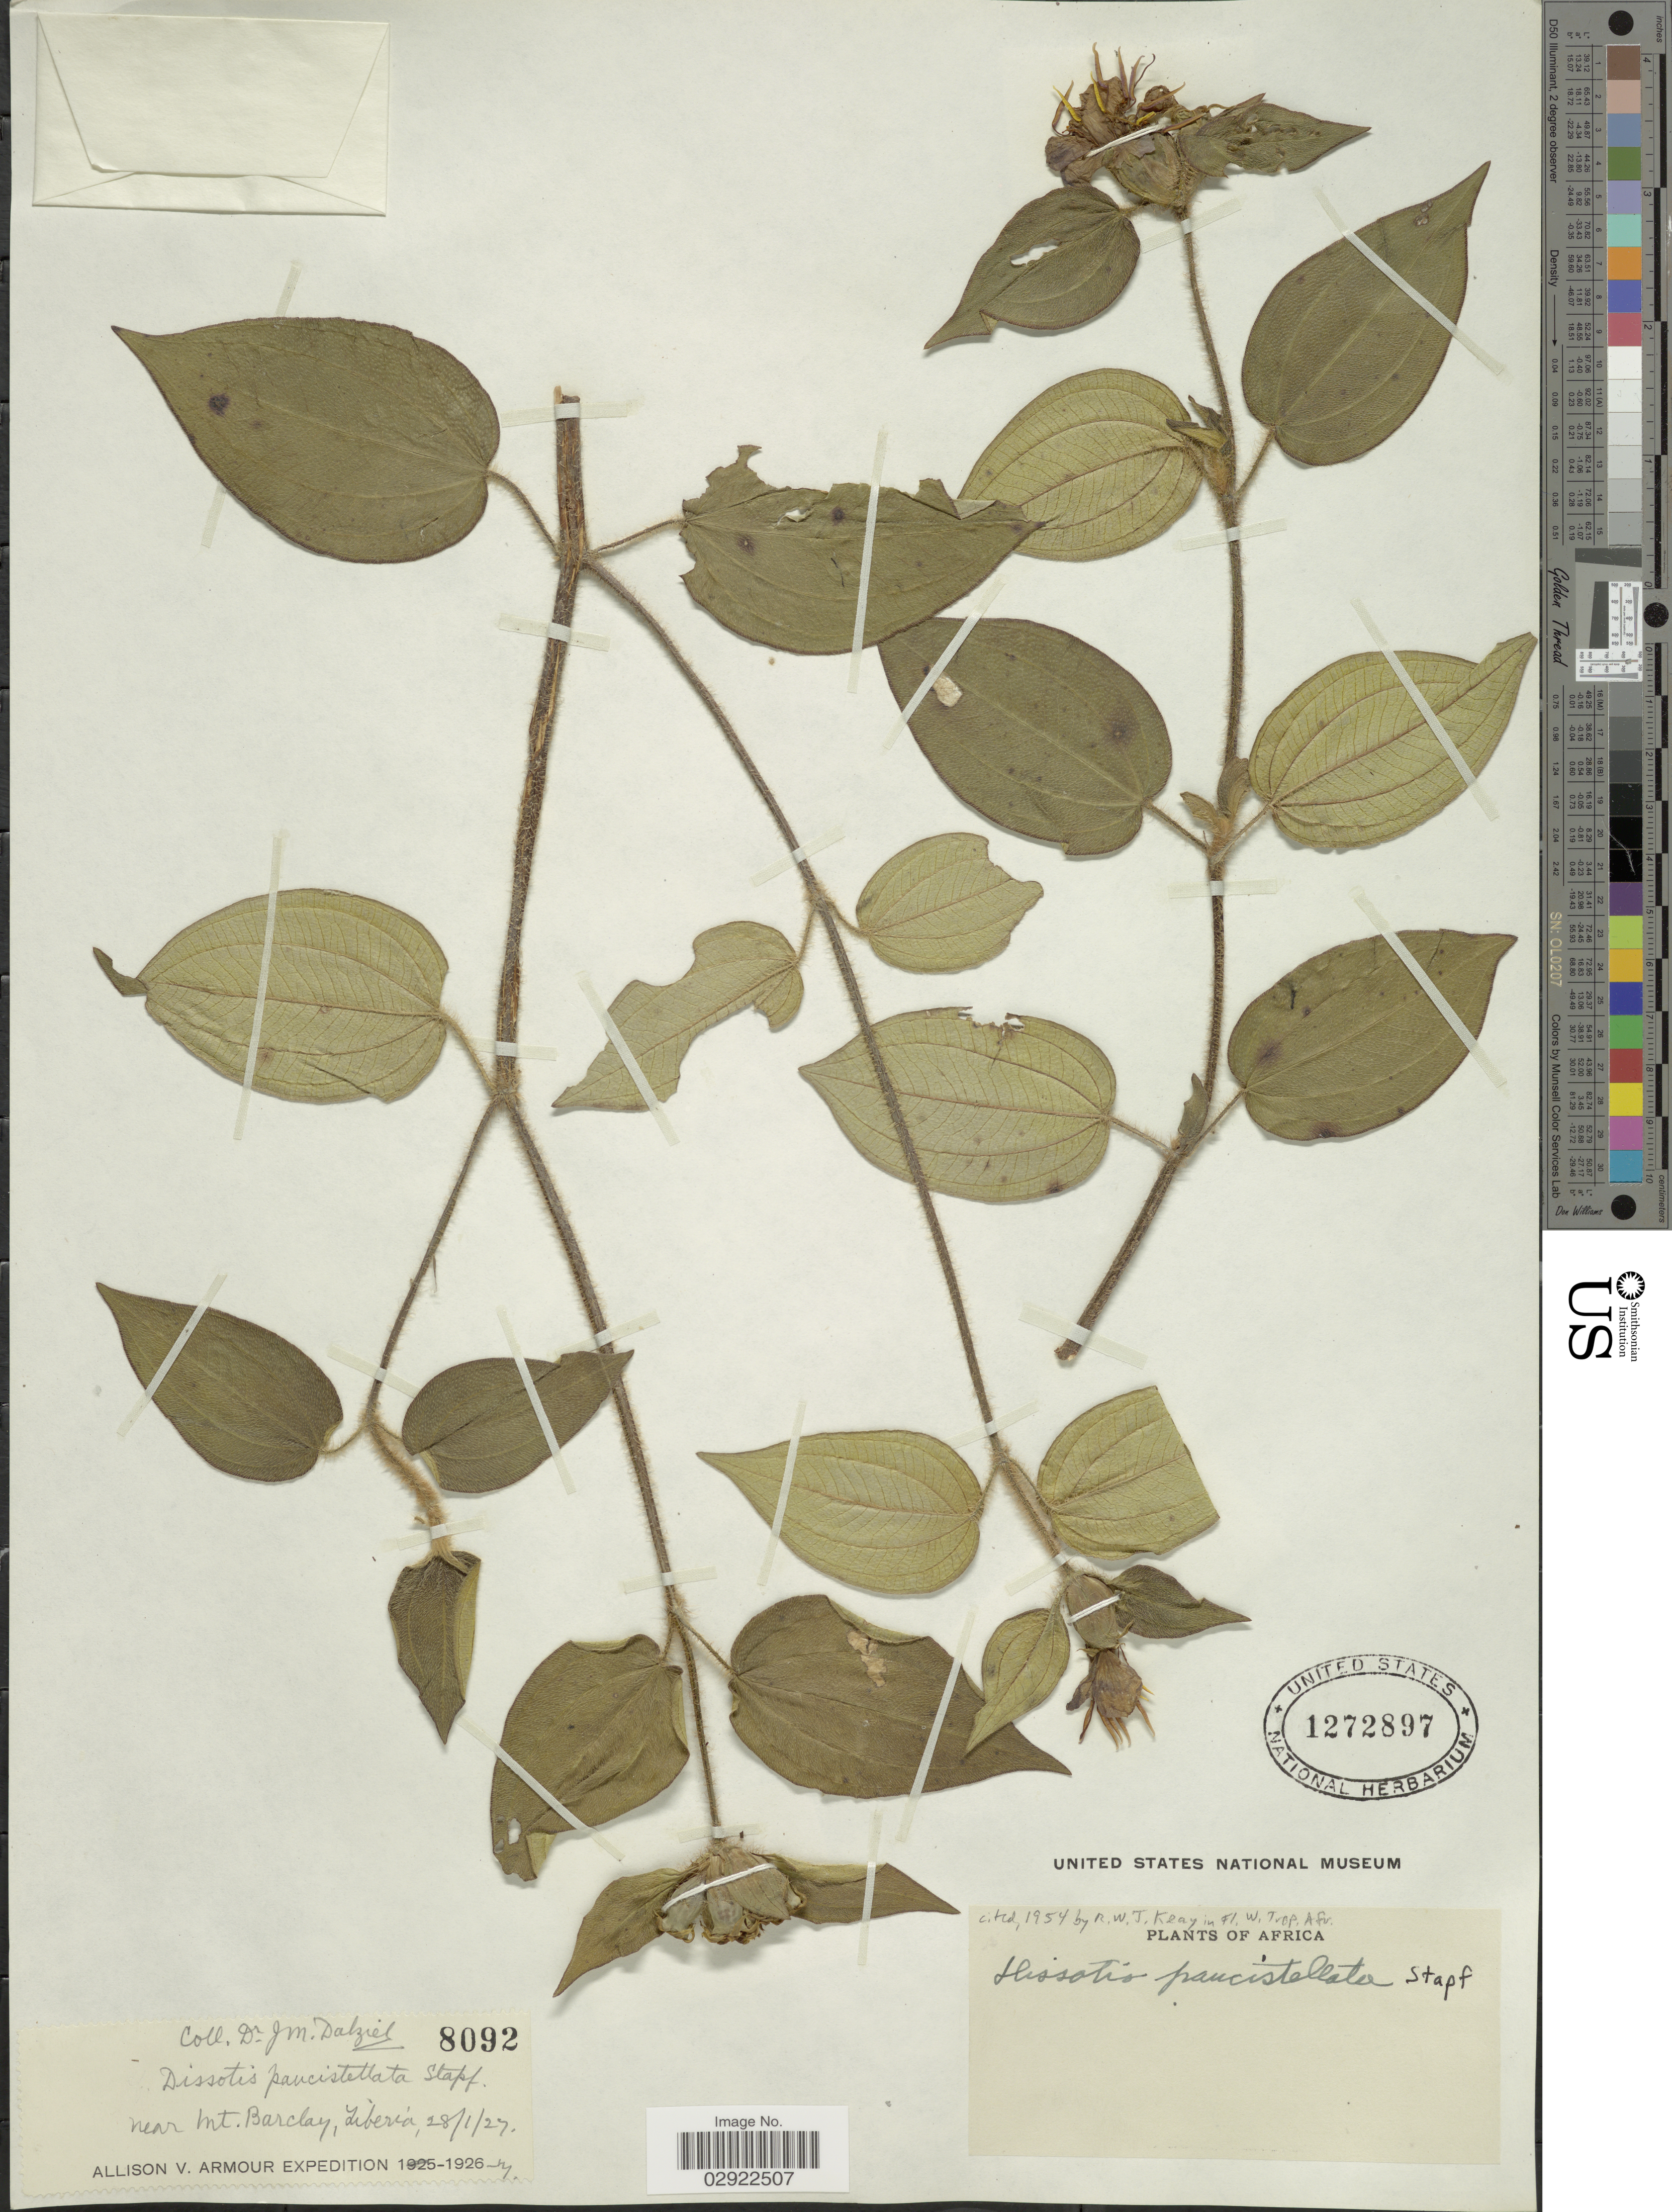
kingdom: Plantae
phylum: Tracheophyta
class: Magnoliopsida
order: Myrtales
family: Melastomataceae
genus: Melastomastrum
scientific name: Melastomastrum afzelii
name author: (Hook. f.) A. Fern. & R. Fern.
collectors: J. Dalziel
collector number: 8092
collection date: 1927-01-28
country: Liberia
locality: Near Mt. Barclay.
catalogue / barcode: US 1272897